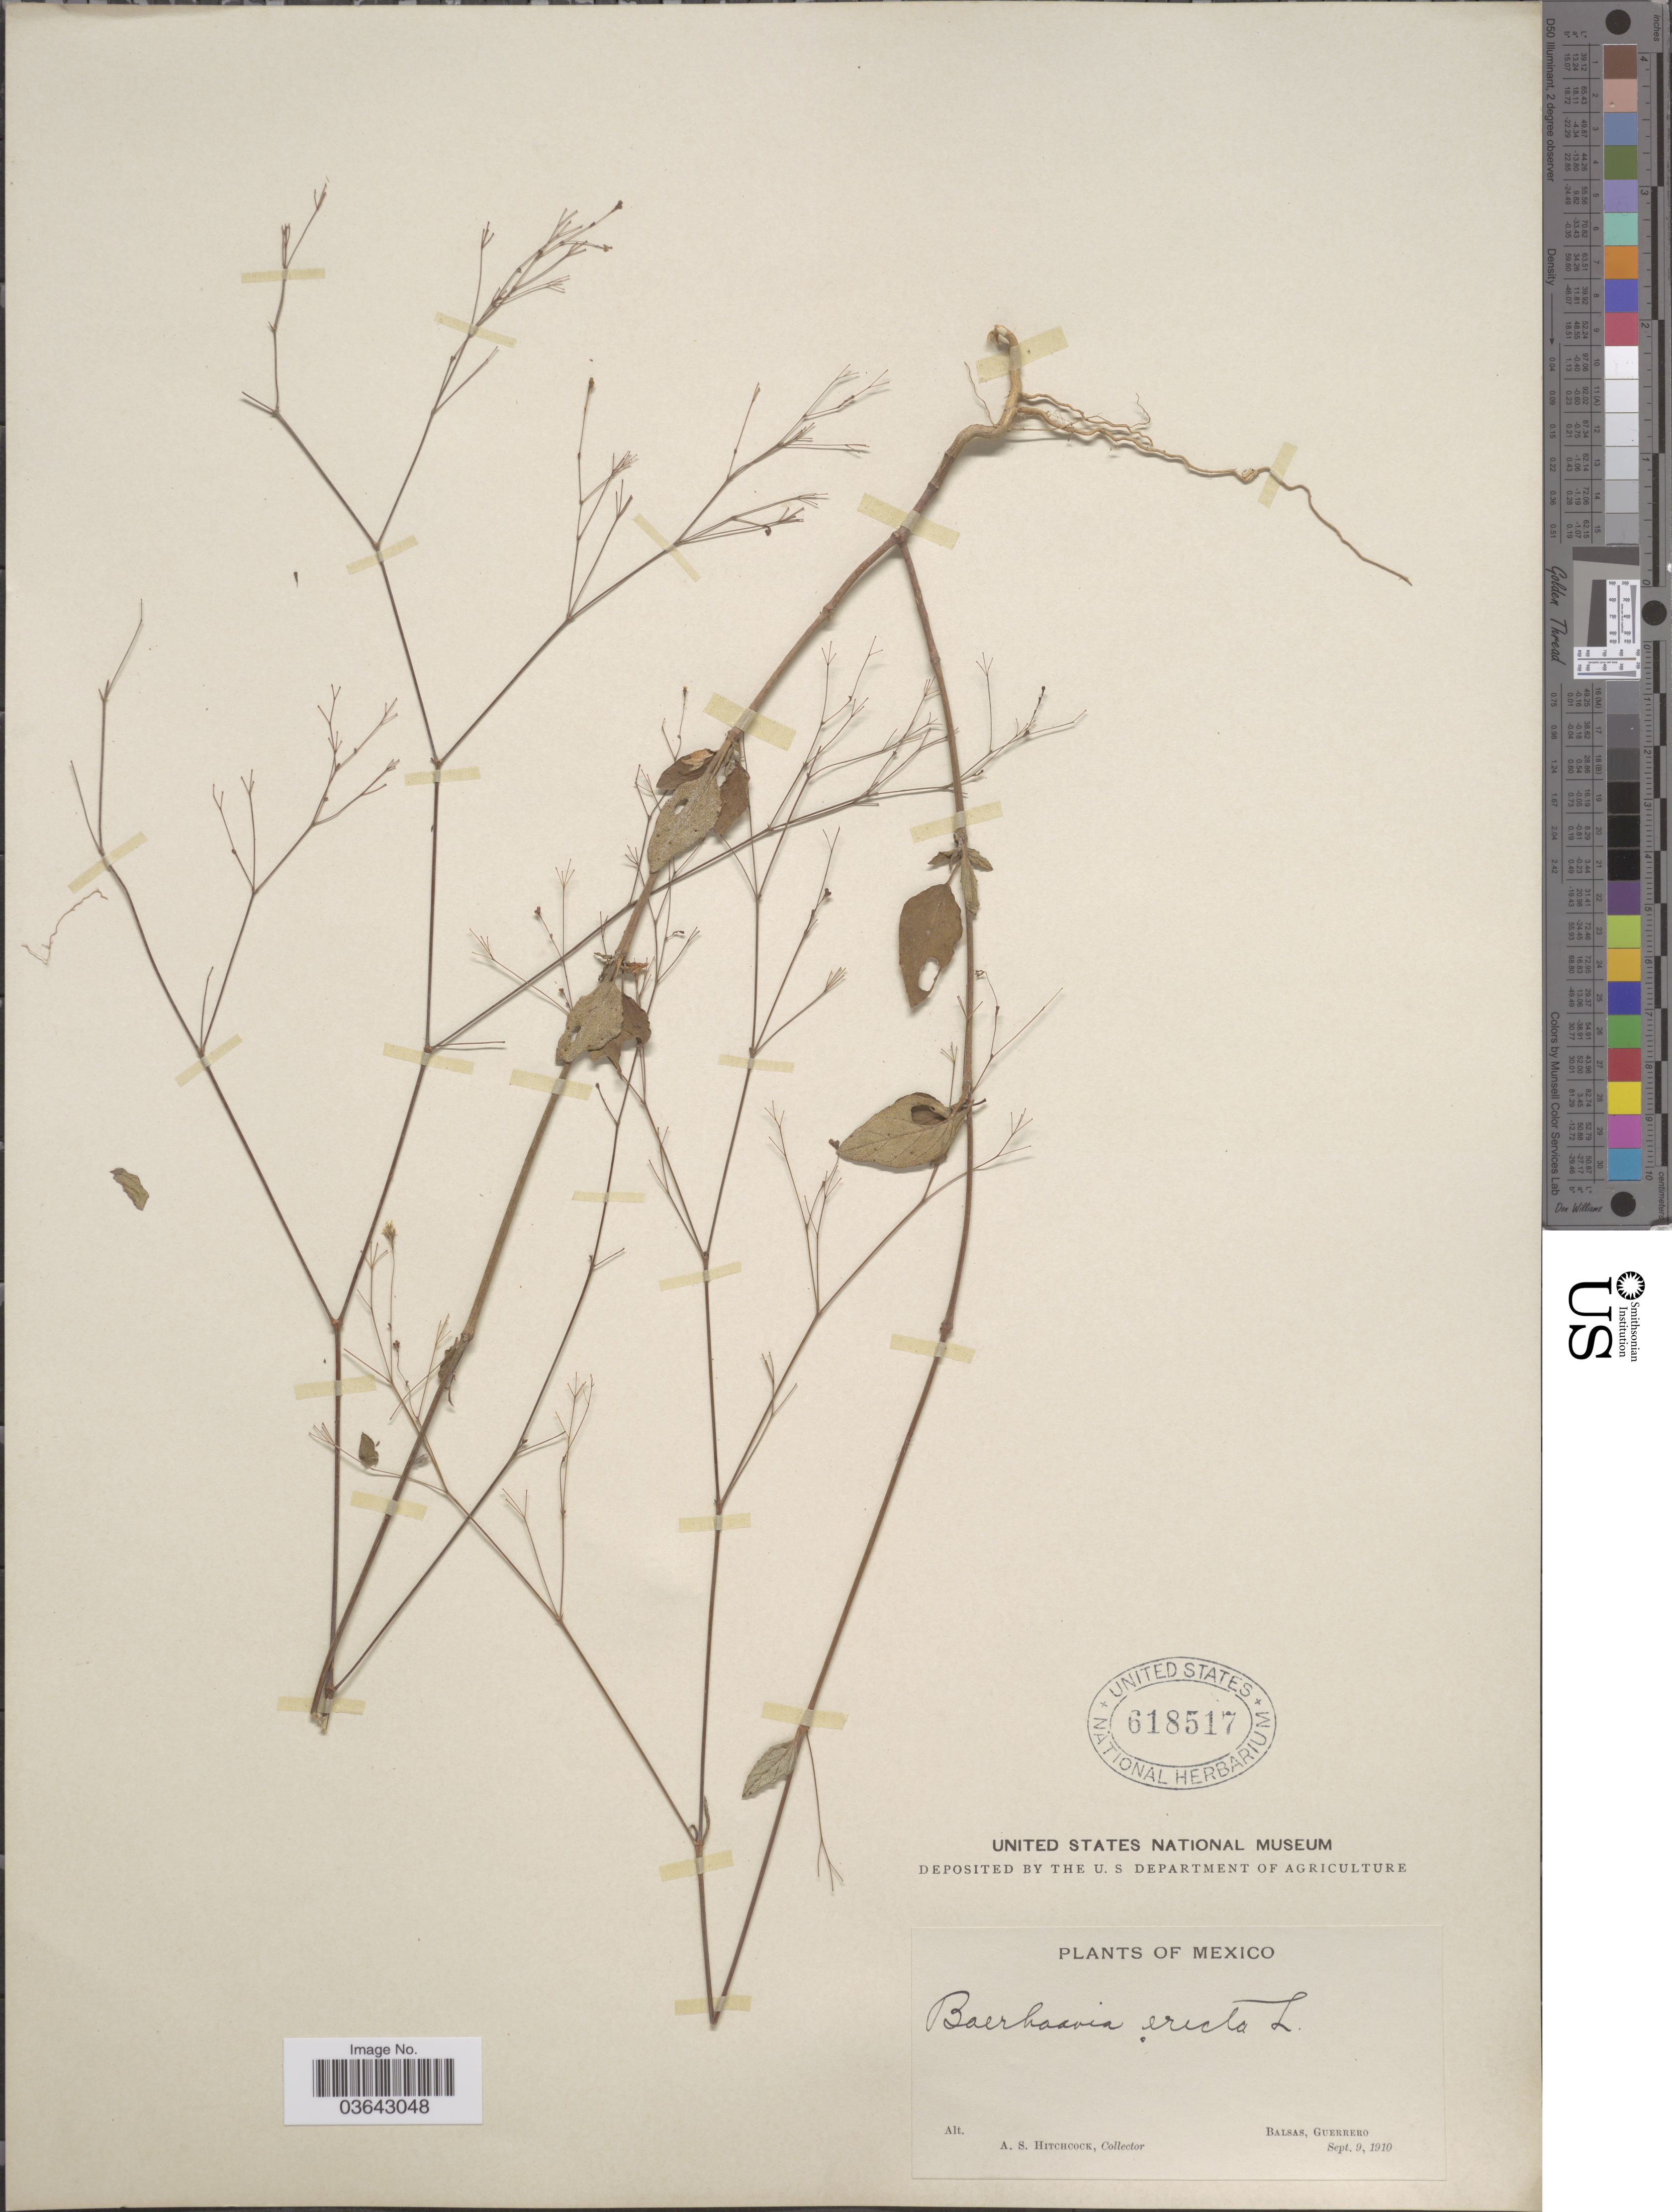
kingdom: Plantae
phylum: Tracheophyta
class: Magnoliopsida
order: Caryophyllales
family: Nyctaginaceae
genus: Boerhavia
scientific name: Boerhavia erecta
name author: L.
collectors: A. S. Hitchcock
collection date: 1910-09-09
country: Mexico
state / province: Guerrero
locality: Balsas.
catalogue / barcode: US 618517